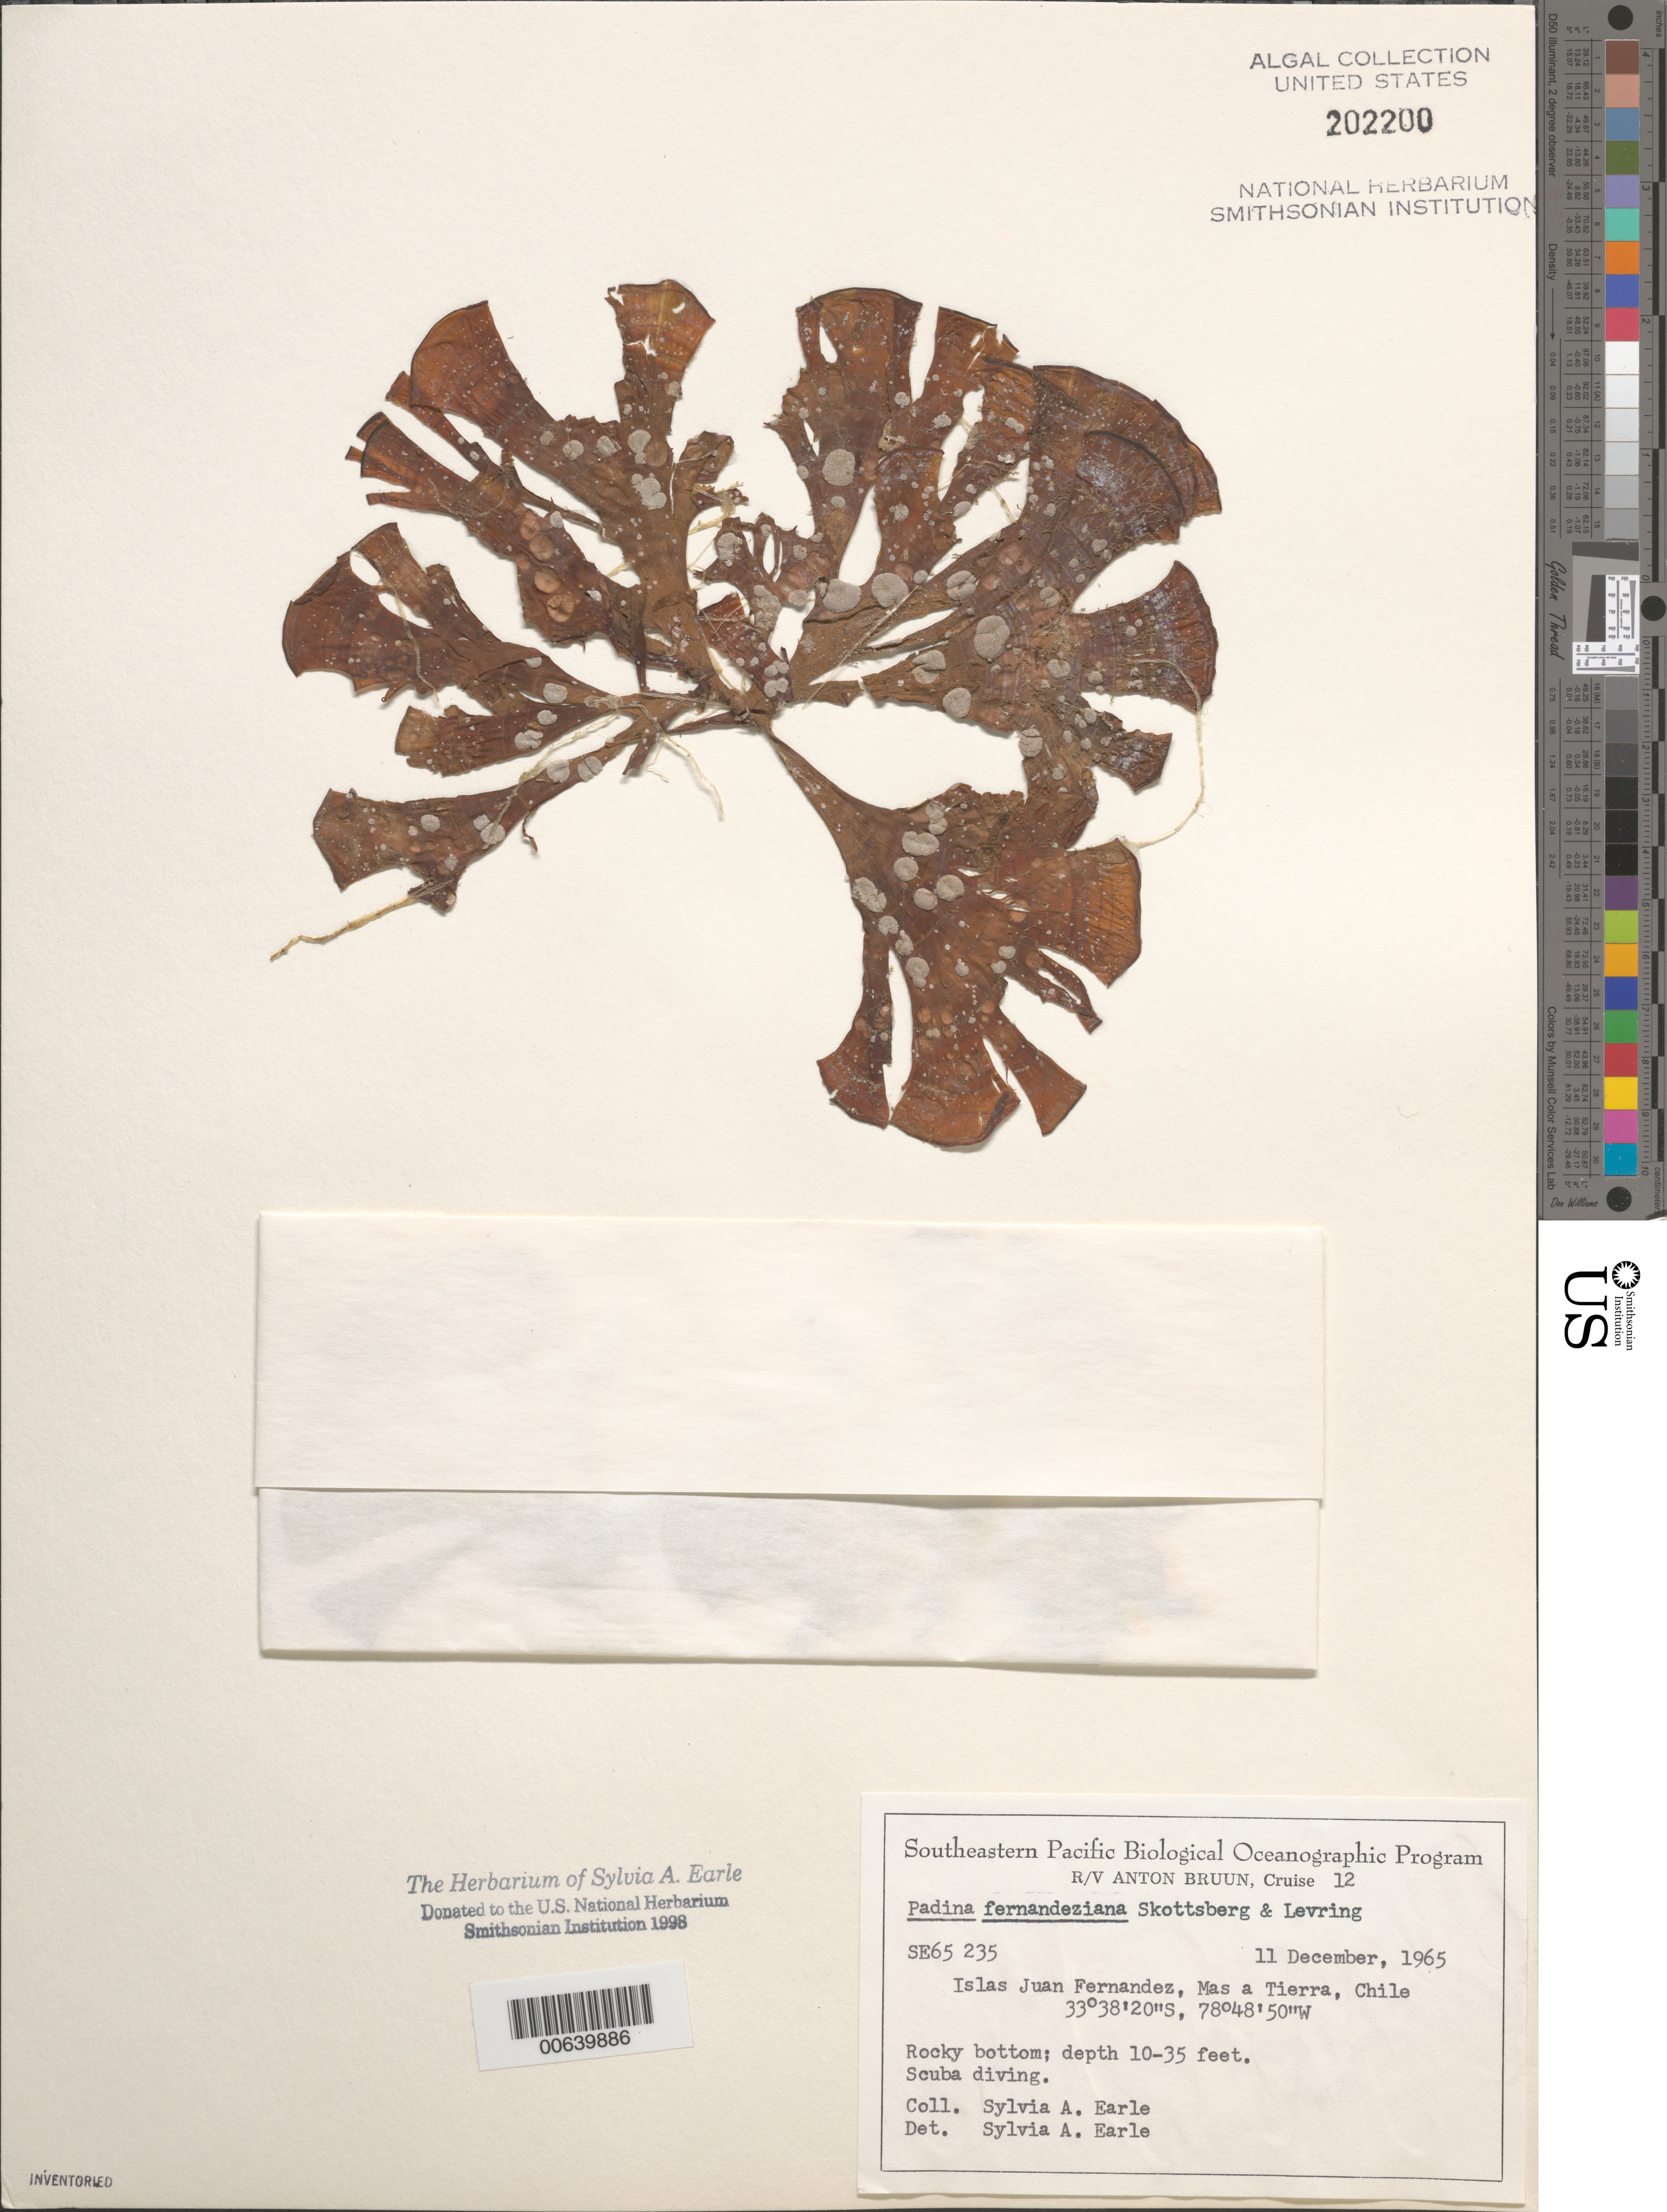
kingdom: Chromista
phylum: Ochrophyta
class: Phaeophyceae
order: Dictyotales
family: Dictyotaceae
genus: Padina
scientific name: Padina fernandeziana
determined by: Earle, S. A.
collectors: S. A. Earle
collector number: SE 65235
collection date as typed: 11 Dec 1965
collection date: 1965-12-11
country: Chile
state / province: Valparaíso (V)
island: Isla Más a Tierra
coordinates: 33 38' 20" S, 78 48' 50" W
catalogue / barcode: US 202200